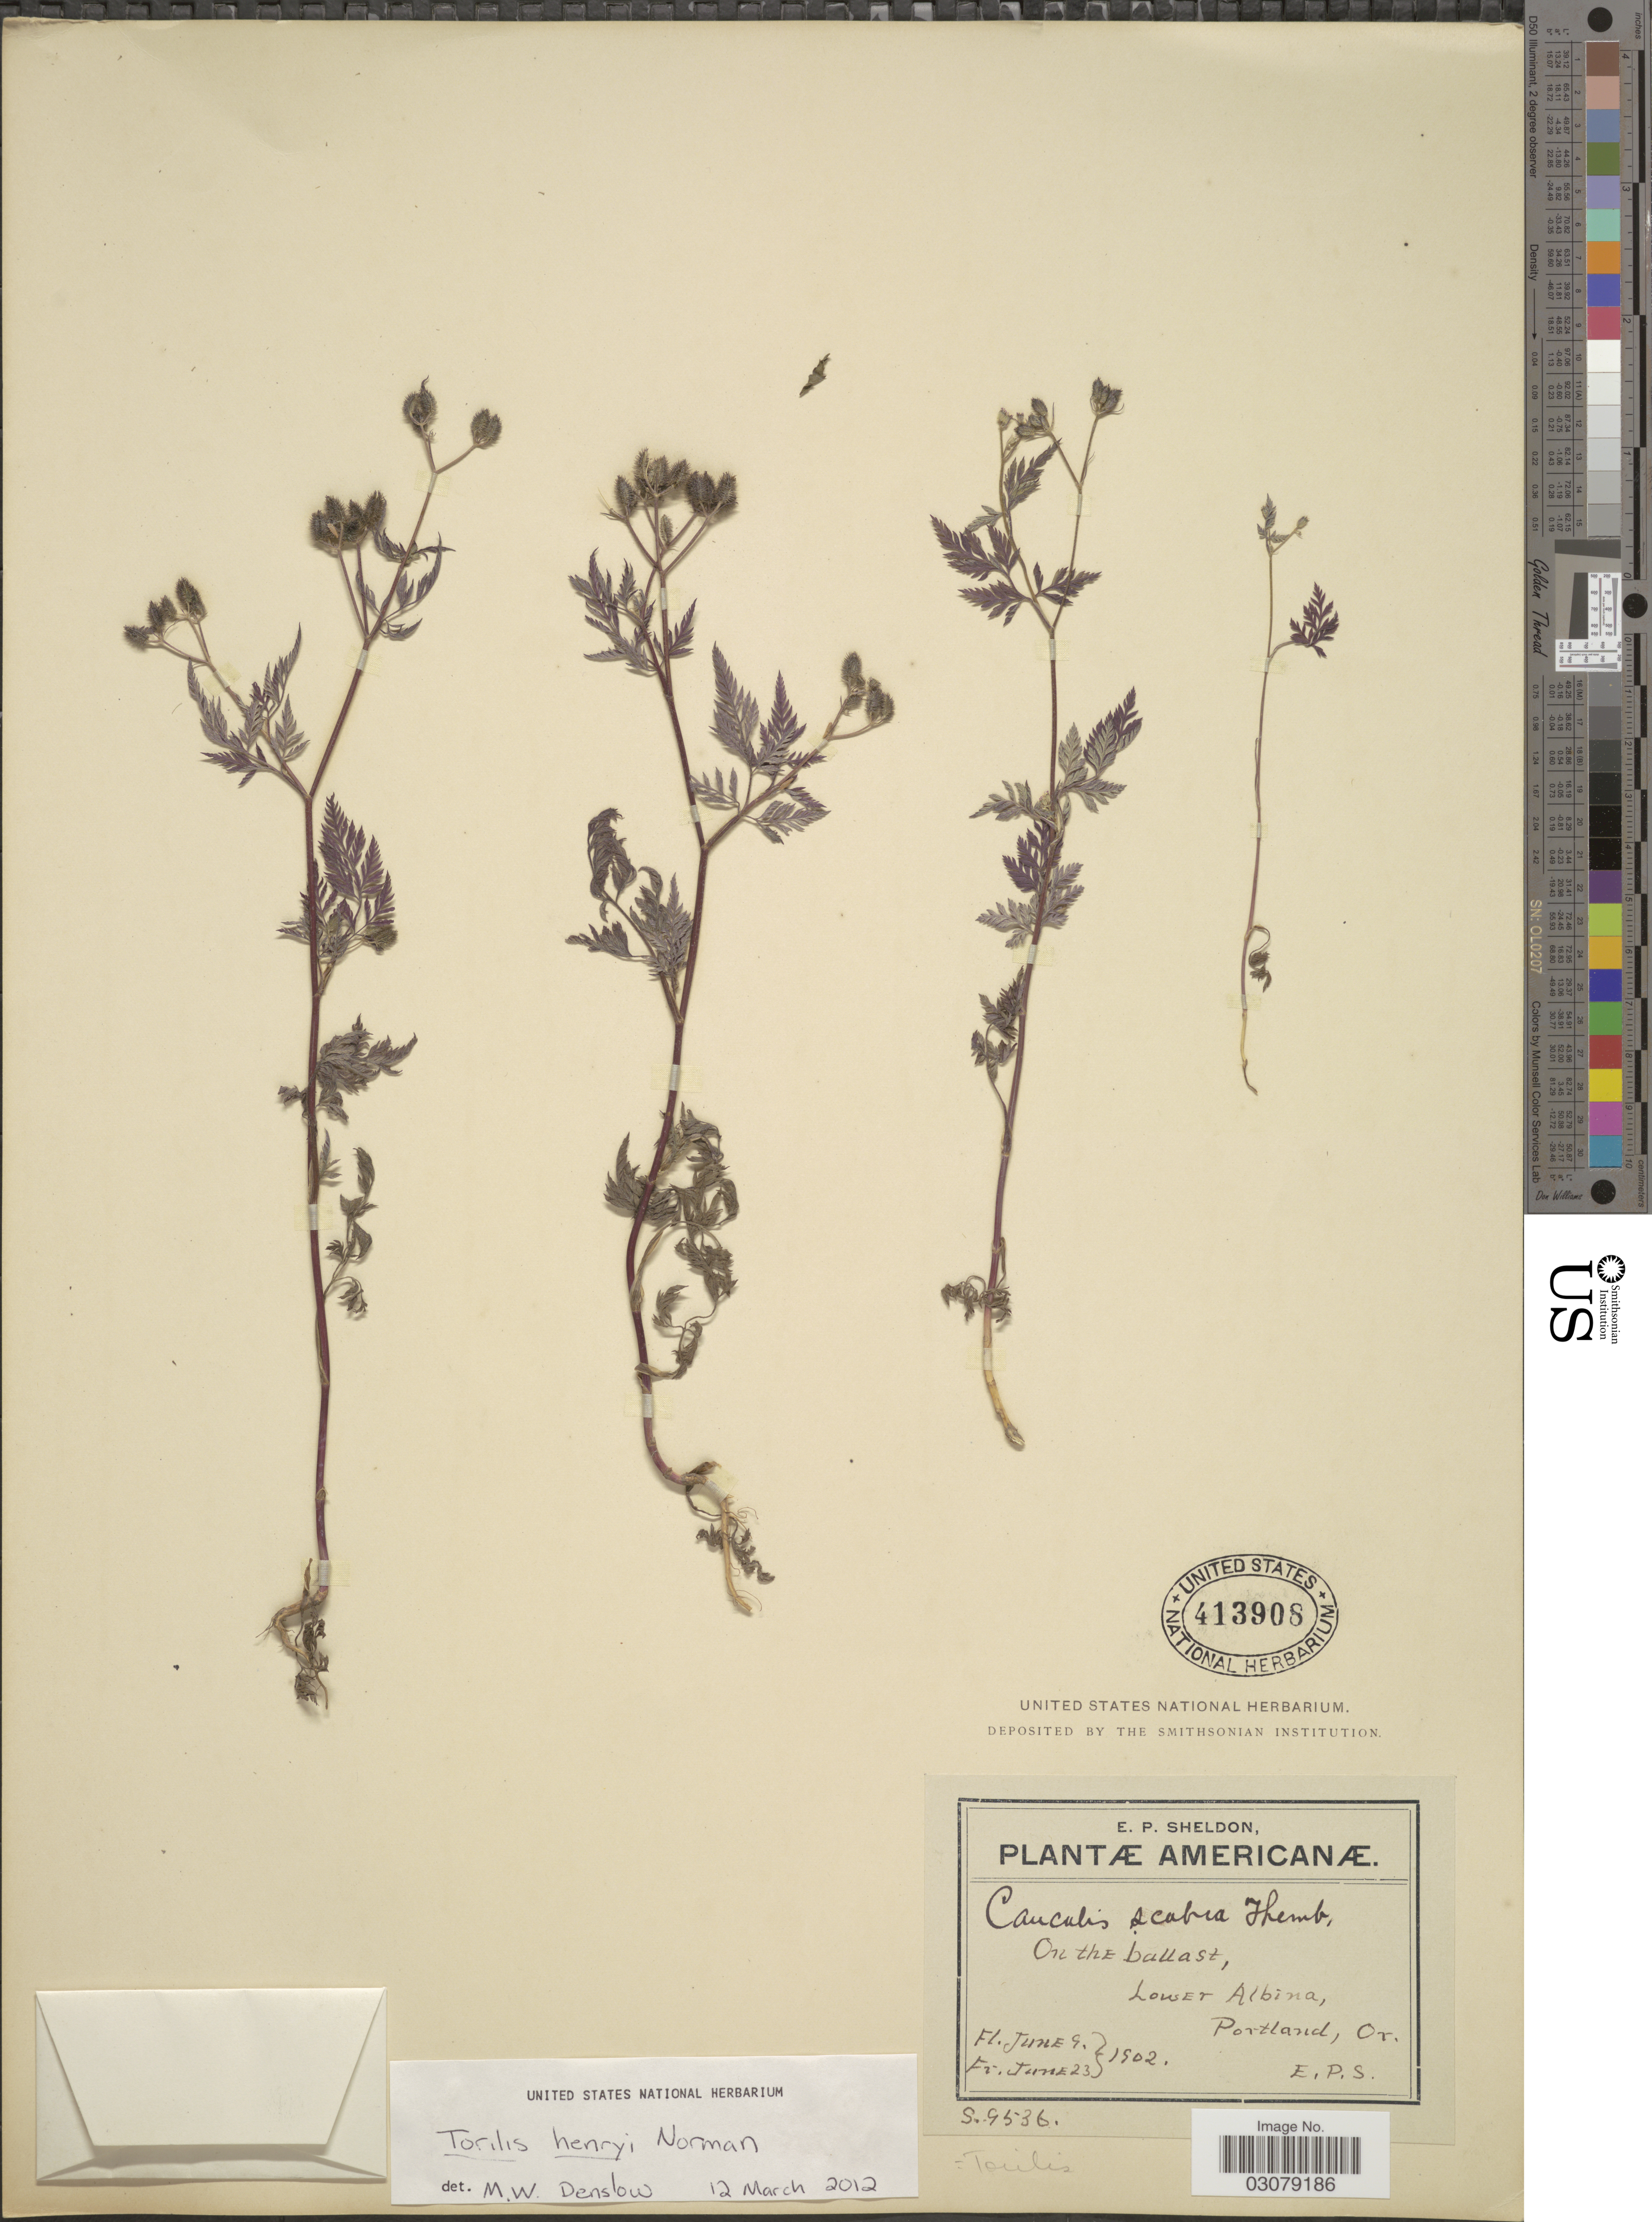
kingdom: Plantae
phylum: Tracheophyta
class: Magnoliopsida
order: Apiales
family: Apiaceae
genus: Torilis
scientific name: Torilis henryi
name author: C. Norman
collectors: E. P. Sheldon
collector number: S.9536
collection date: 1902-06-09/1902-06-23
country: United States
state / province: Oregon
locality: On the ballast, Lower Albina, Portland.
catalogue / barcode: US 413908